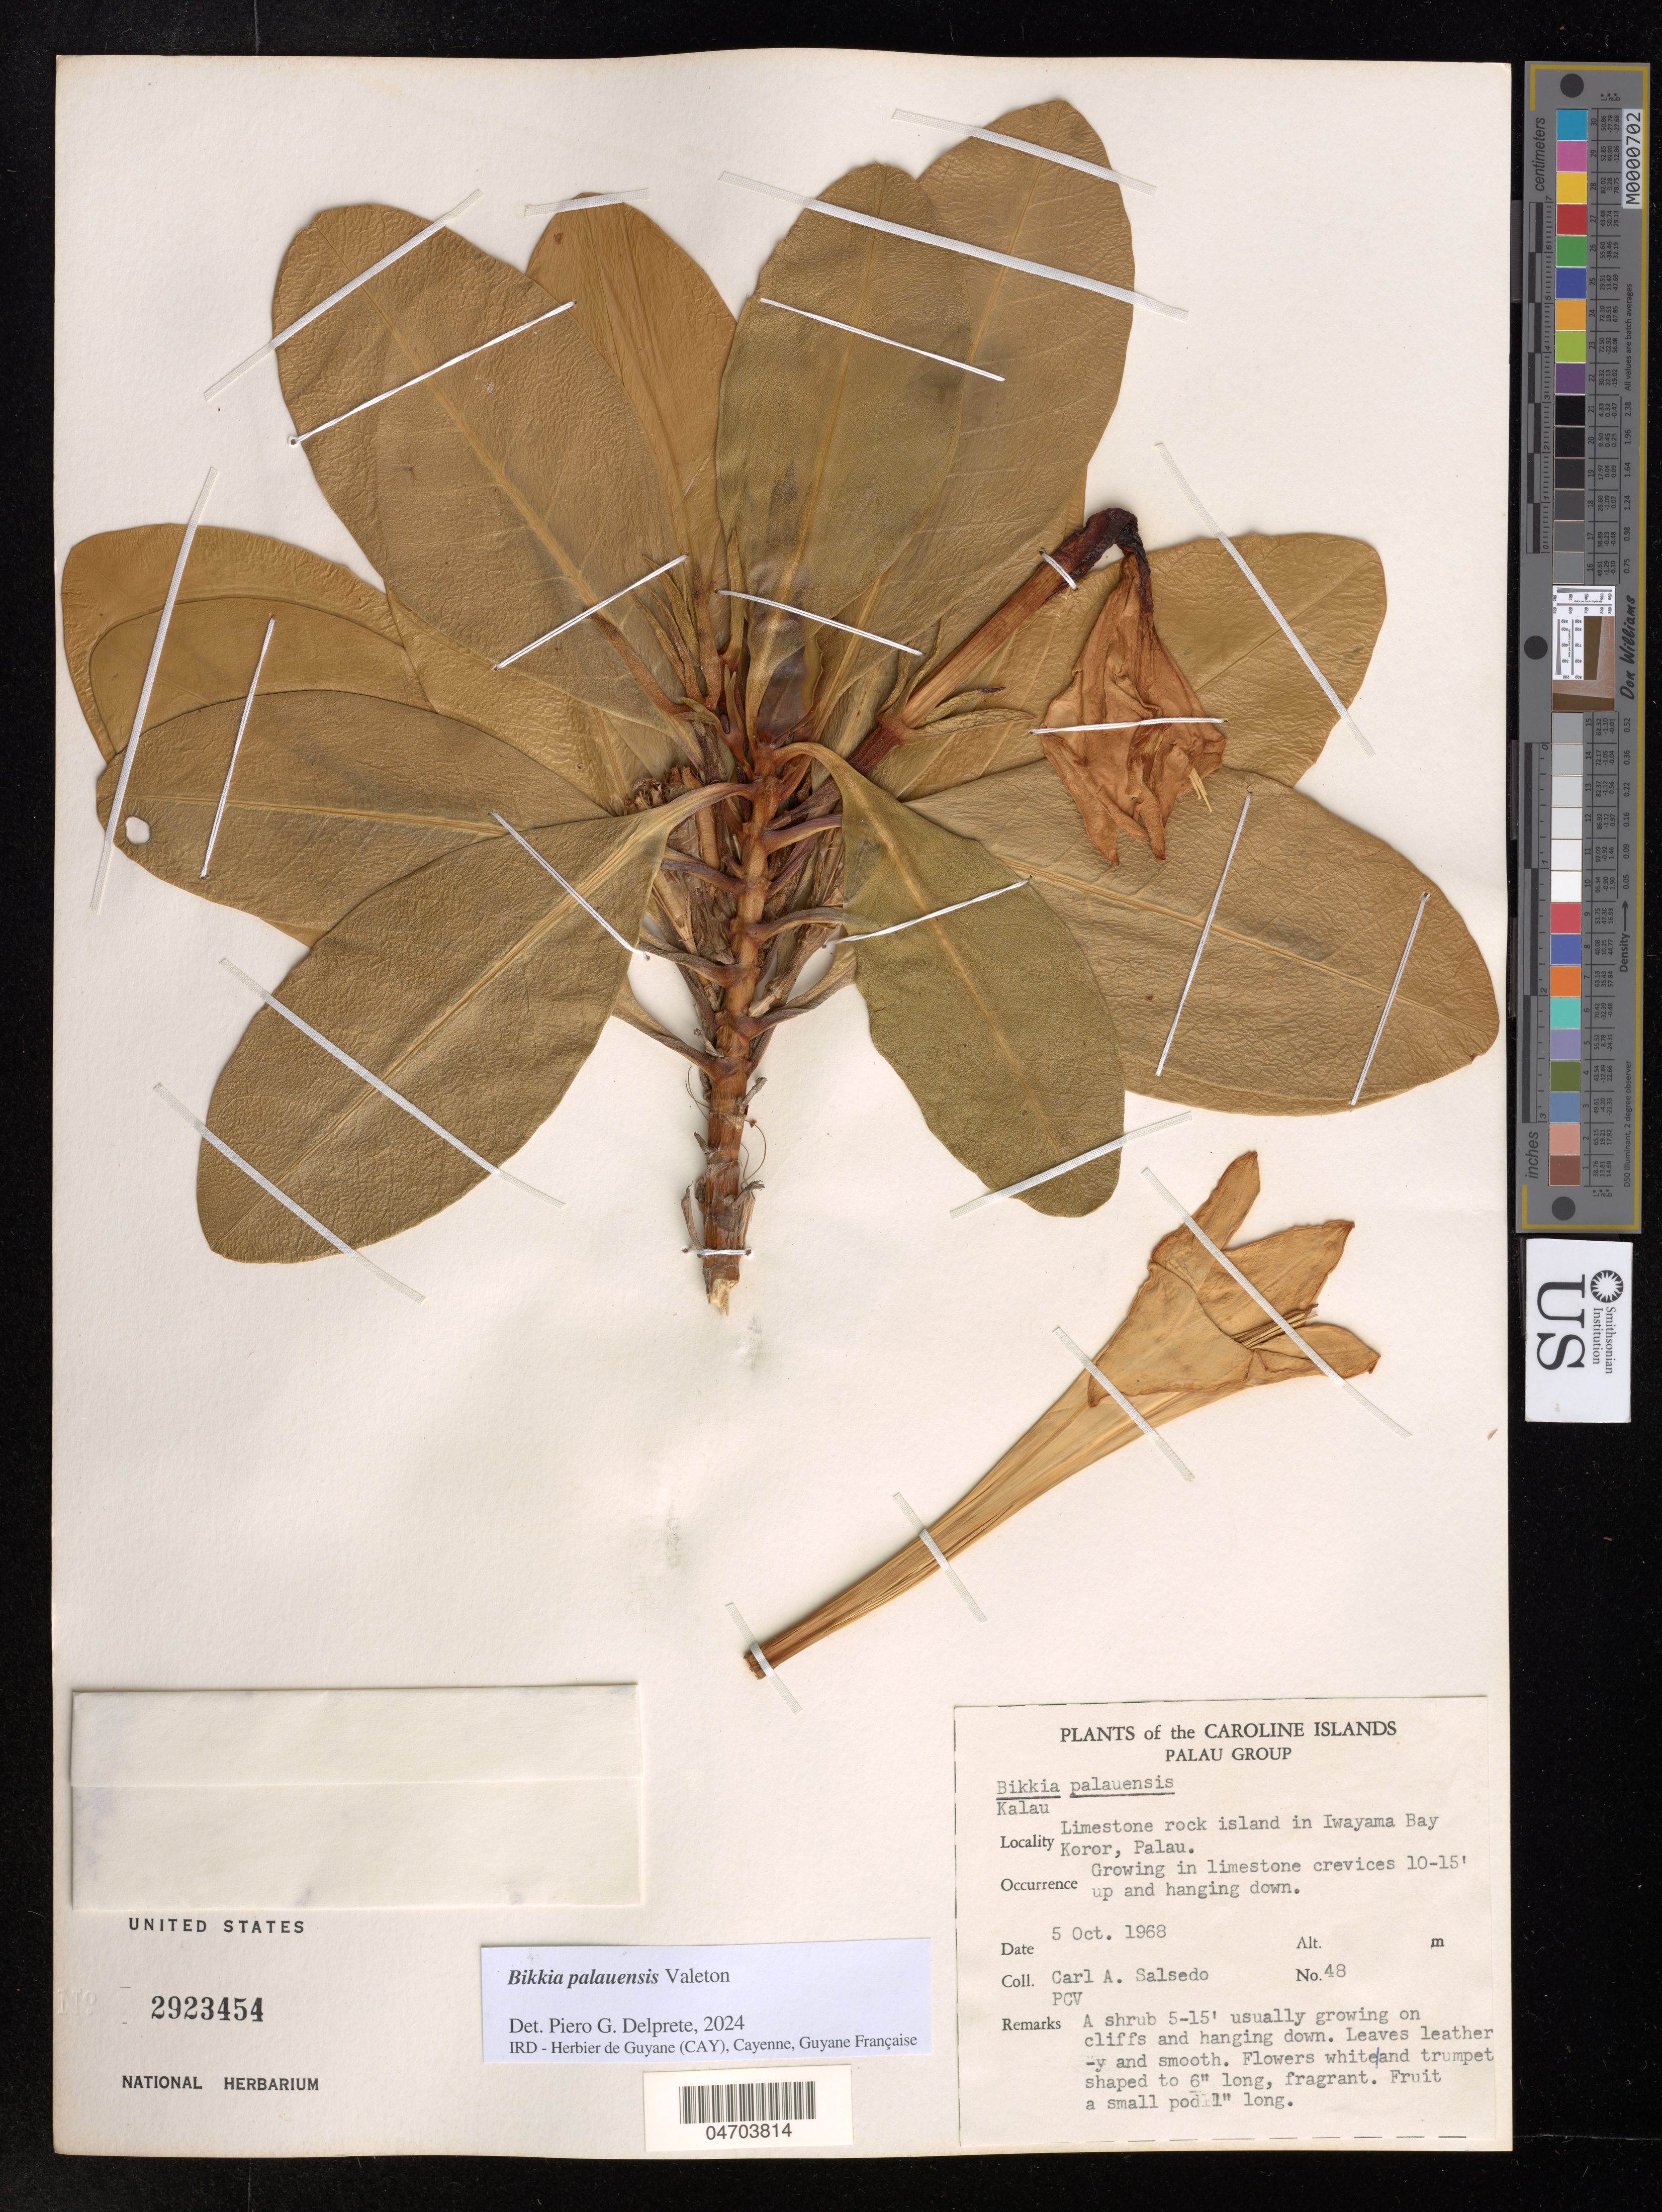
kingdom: Plantae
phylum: Tracheophyta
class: Magnoliopsida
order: Gentianales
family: Rubiaceae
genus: Bikkia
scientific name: Bikkia palauensis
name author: Valeton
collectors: C.A. Salsedo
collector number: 48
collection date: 1968-10-05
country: Belau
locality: Plants of the Caroline Islands. Limestone rock island in Iwayama Bay Koror, Palau.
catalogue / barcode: US 2923454